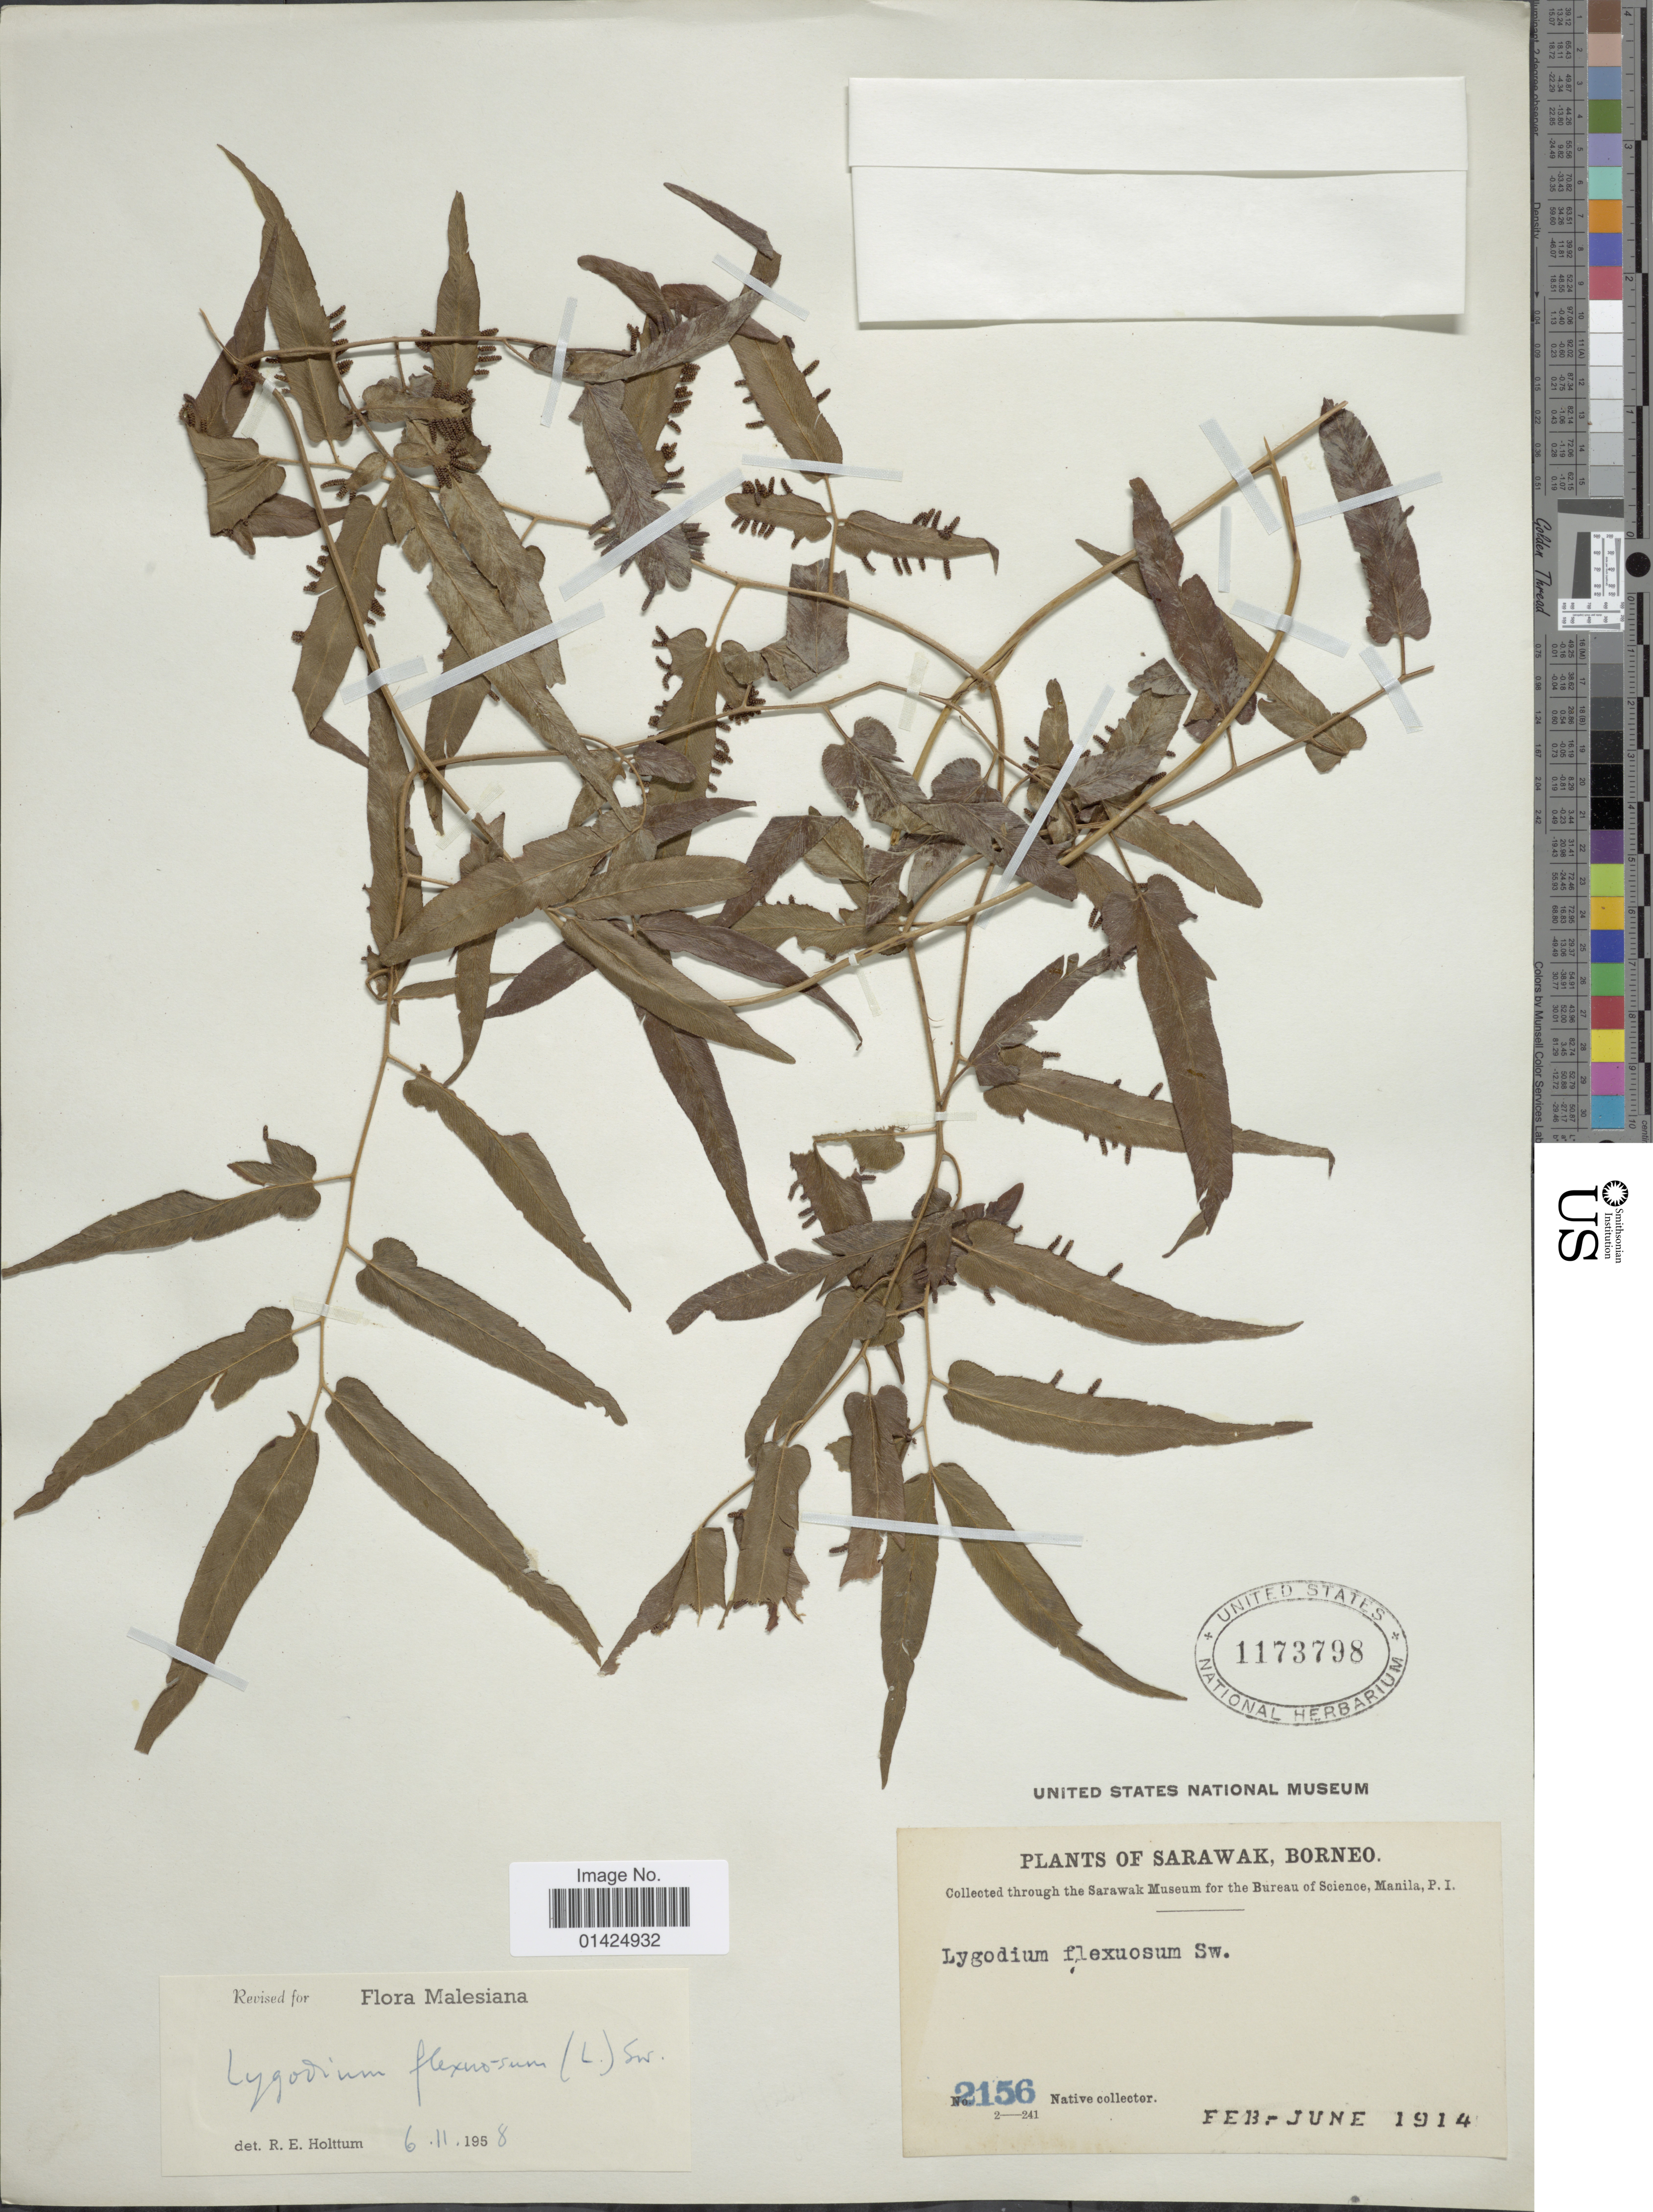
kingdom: Plantae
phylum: Tracheophyta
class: Polypodiopsida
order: Schizaeales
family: Lygodiaceae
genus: Lygodium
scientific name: Lygodium flexuosum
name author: Sw.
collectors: Native collector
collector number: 25156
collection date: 1914-02/1914-06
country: Malaysia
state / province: Sarawak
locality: Borneo.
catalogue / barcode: US 1173798